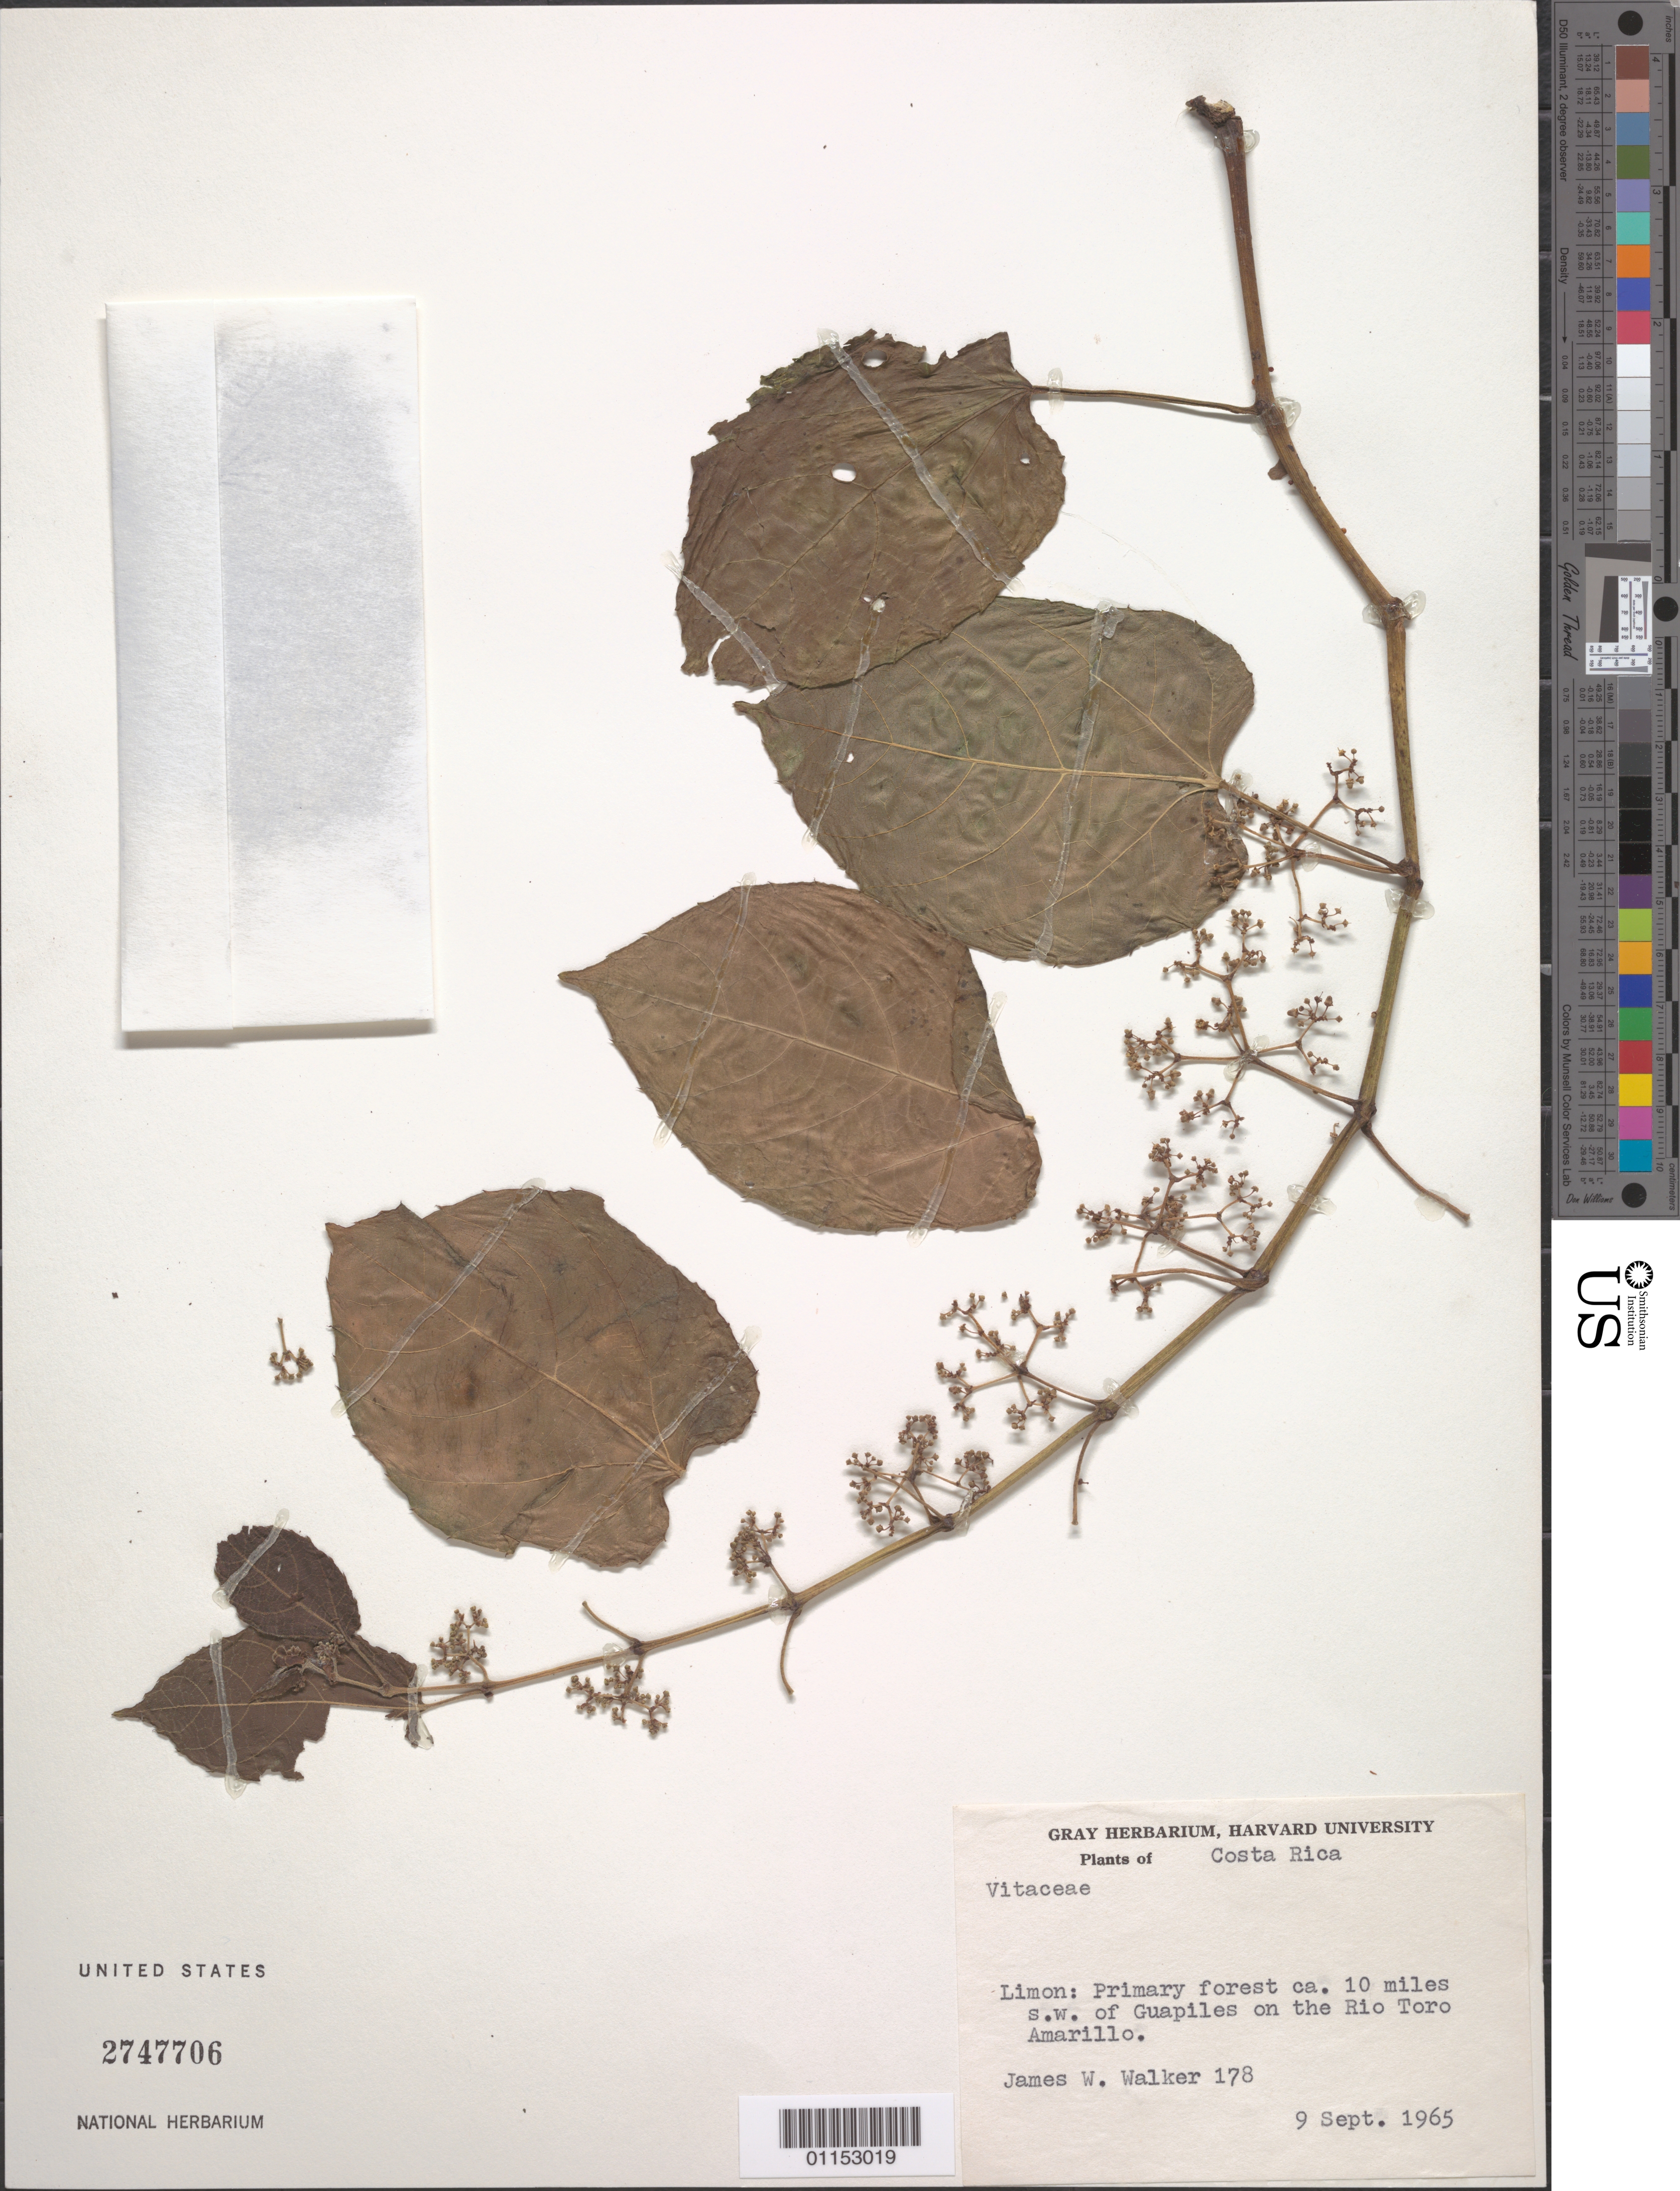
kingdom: Plantae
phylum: Tracheophyta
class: Magnoliopsida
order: Vitales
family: Vitaceae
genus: Cissus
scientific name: Cissus sp.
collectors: J. W. Walker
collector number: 178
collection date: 1965-09-09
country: Costa Rica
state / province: Limón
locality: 10 mi SW of Guapiles on the Rio Toro Amarillo.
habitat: Primary forest.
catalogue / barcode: US 2747706